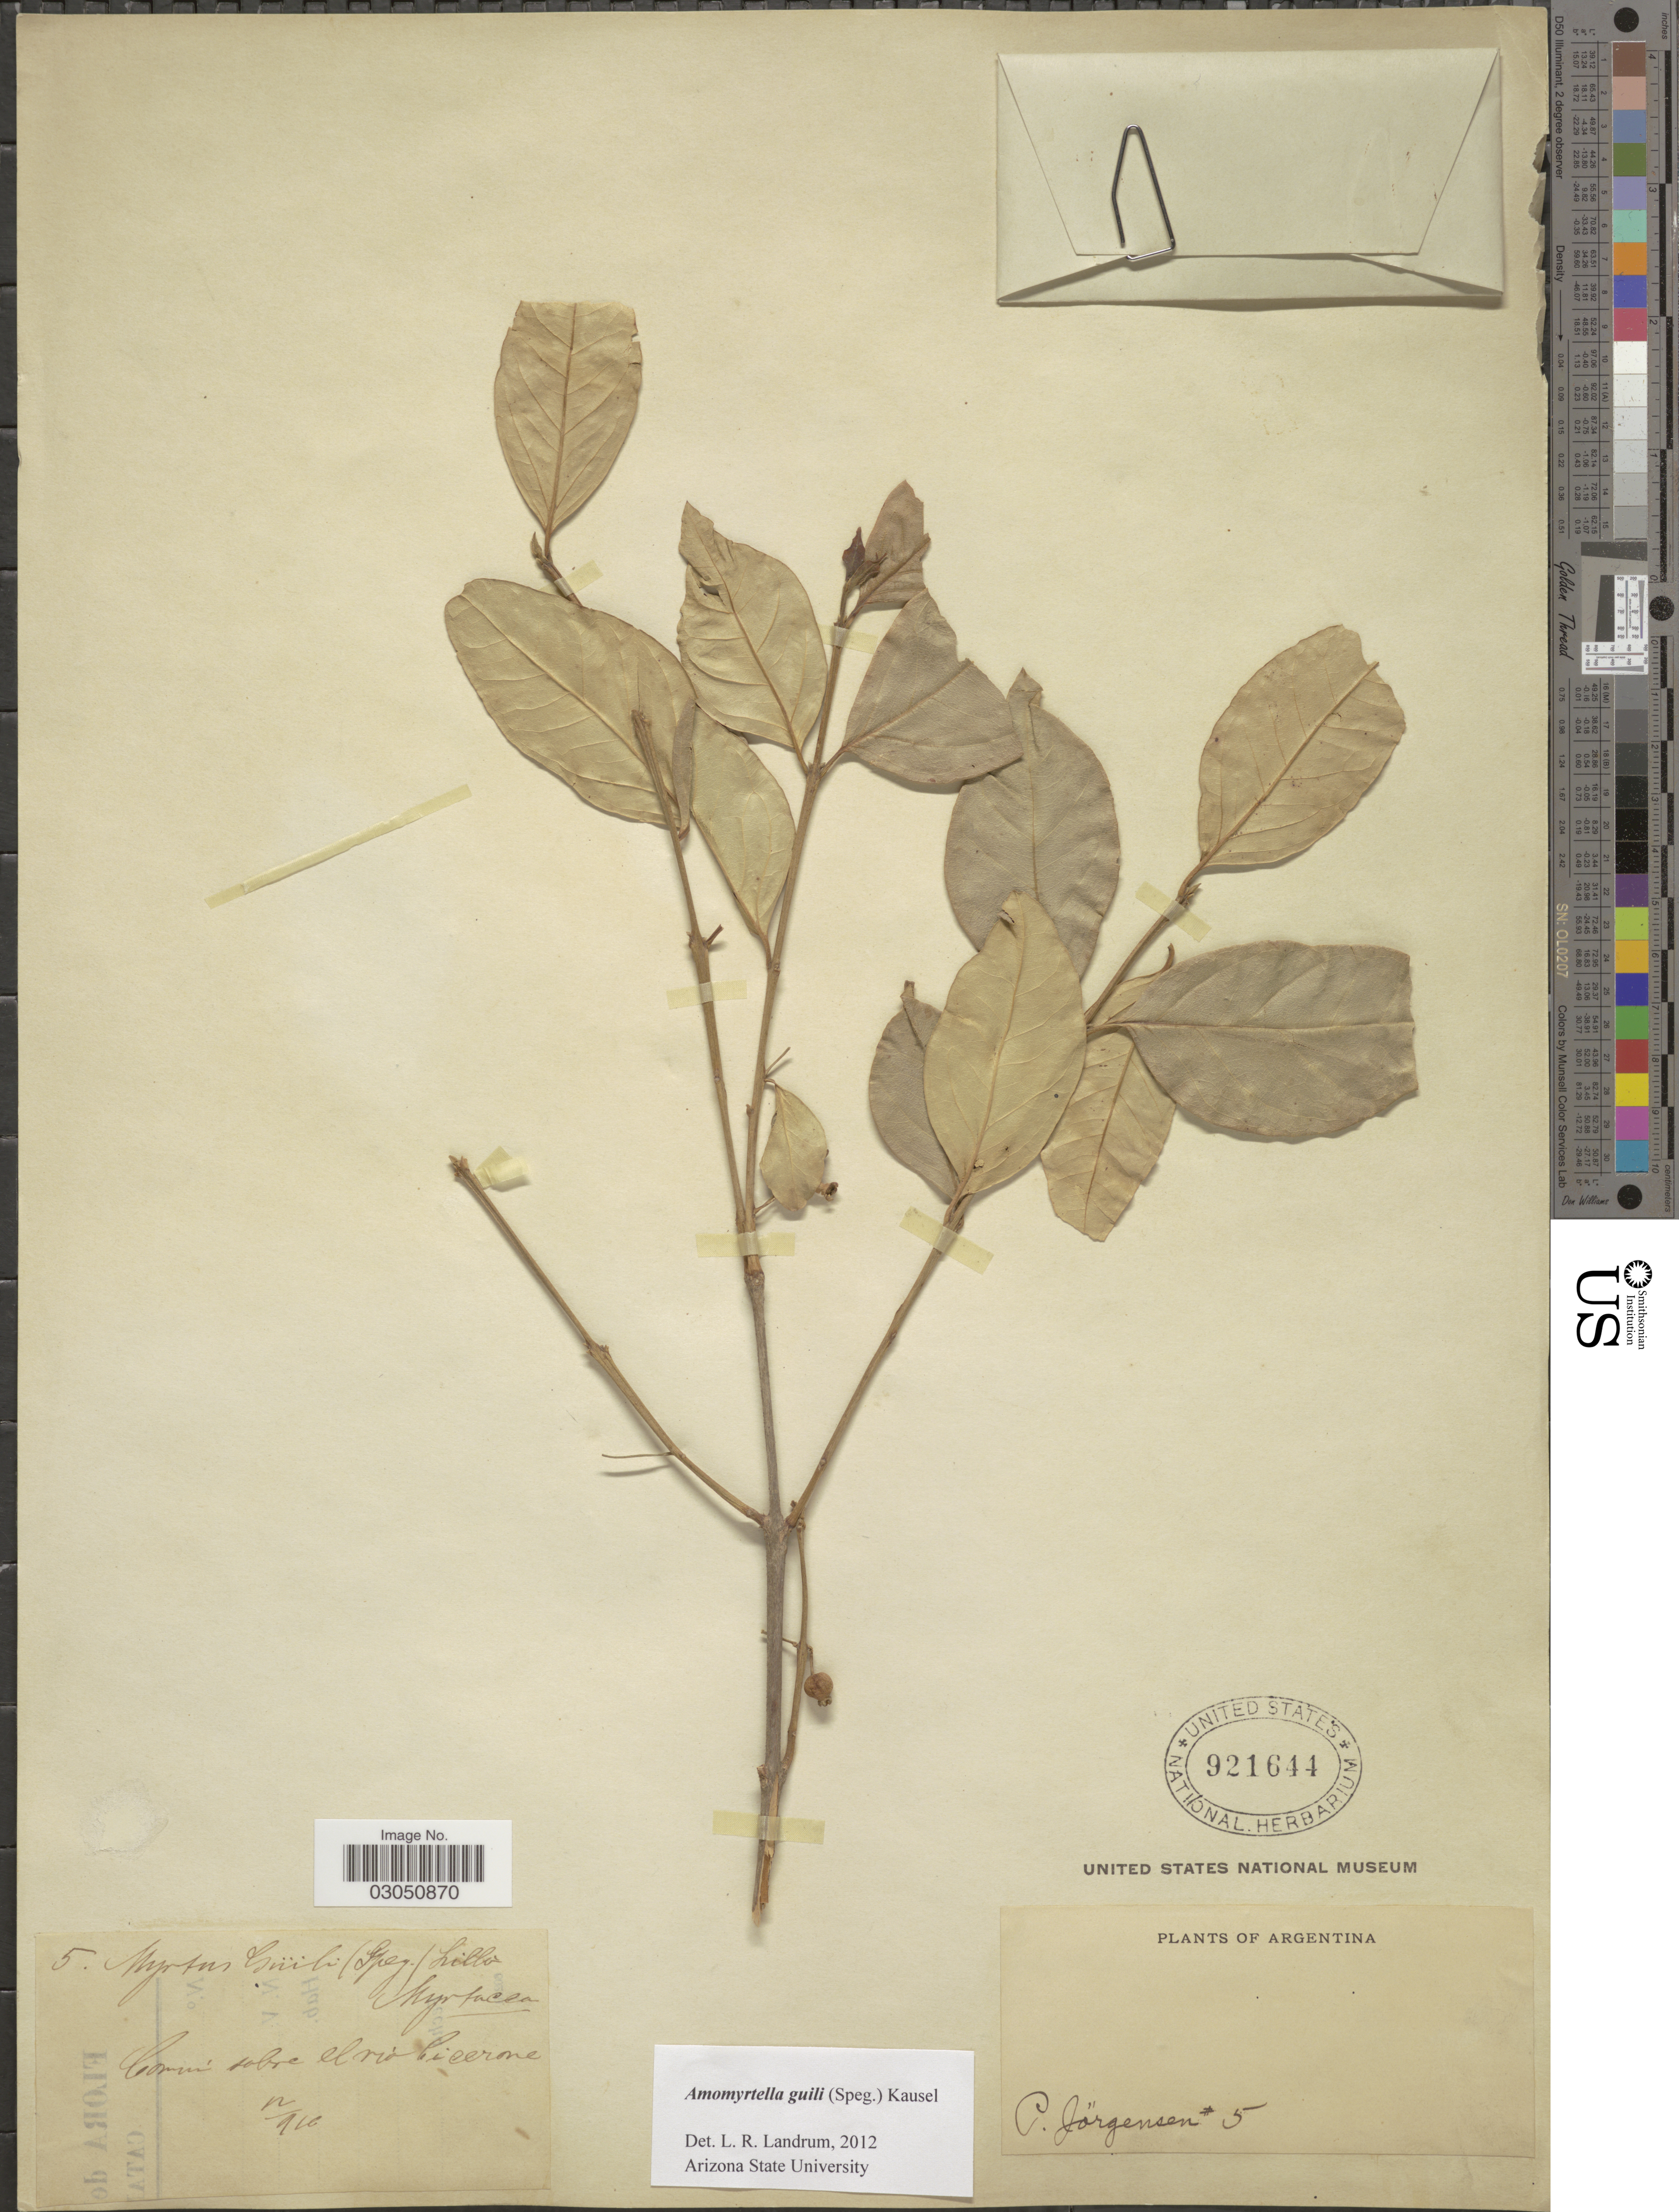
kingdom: Plantae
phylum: Tracheophyta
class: Magnoliopsida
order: Myrtales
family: Myrtaceae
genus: Amomyrtella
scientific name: Amomyrtella guilii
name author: (Speg.) Kausel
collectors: P. Jörgensen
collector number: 5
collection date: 1910-12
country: Argentina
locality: Comun sobre el rio Cicerone.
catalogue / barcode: US 921644